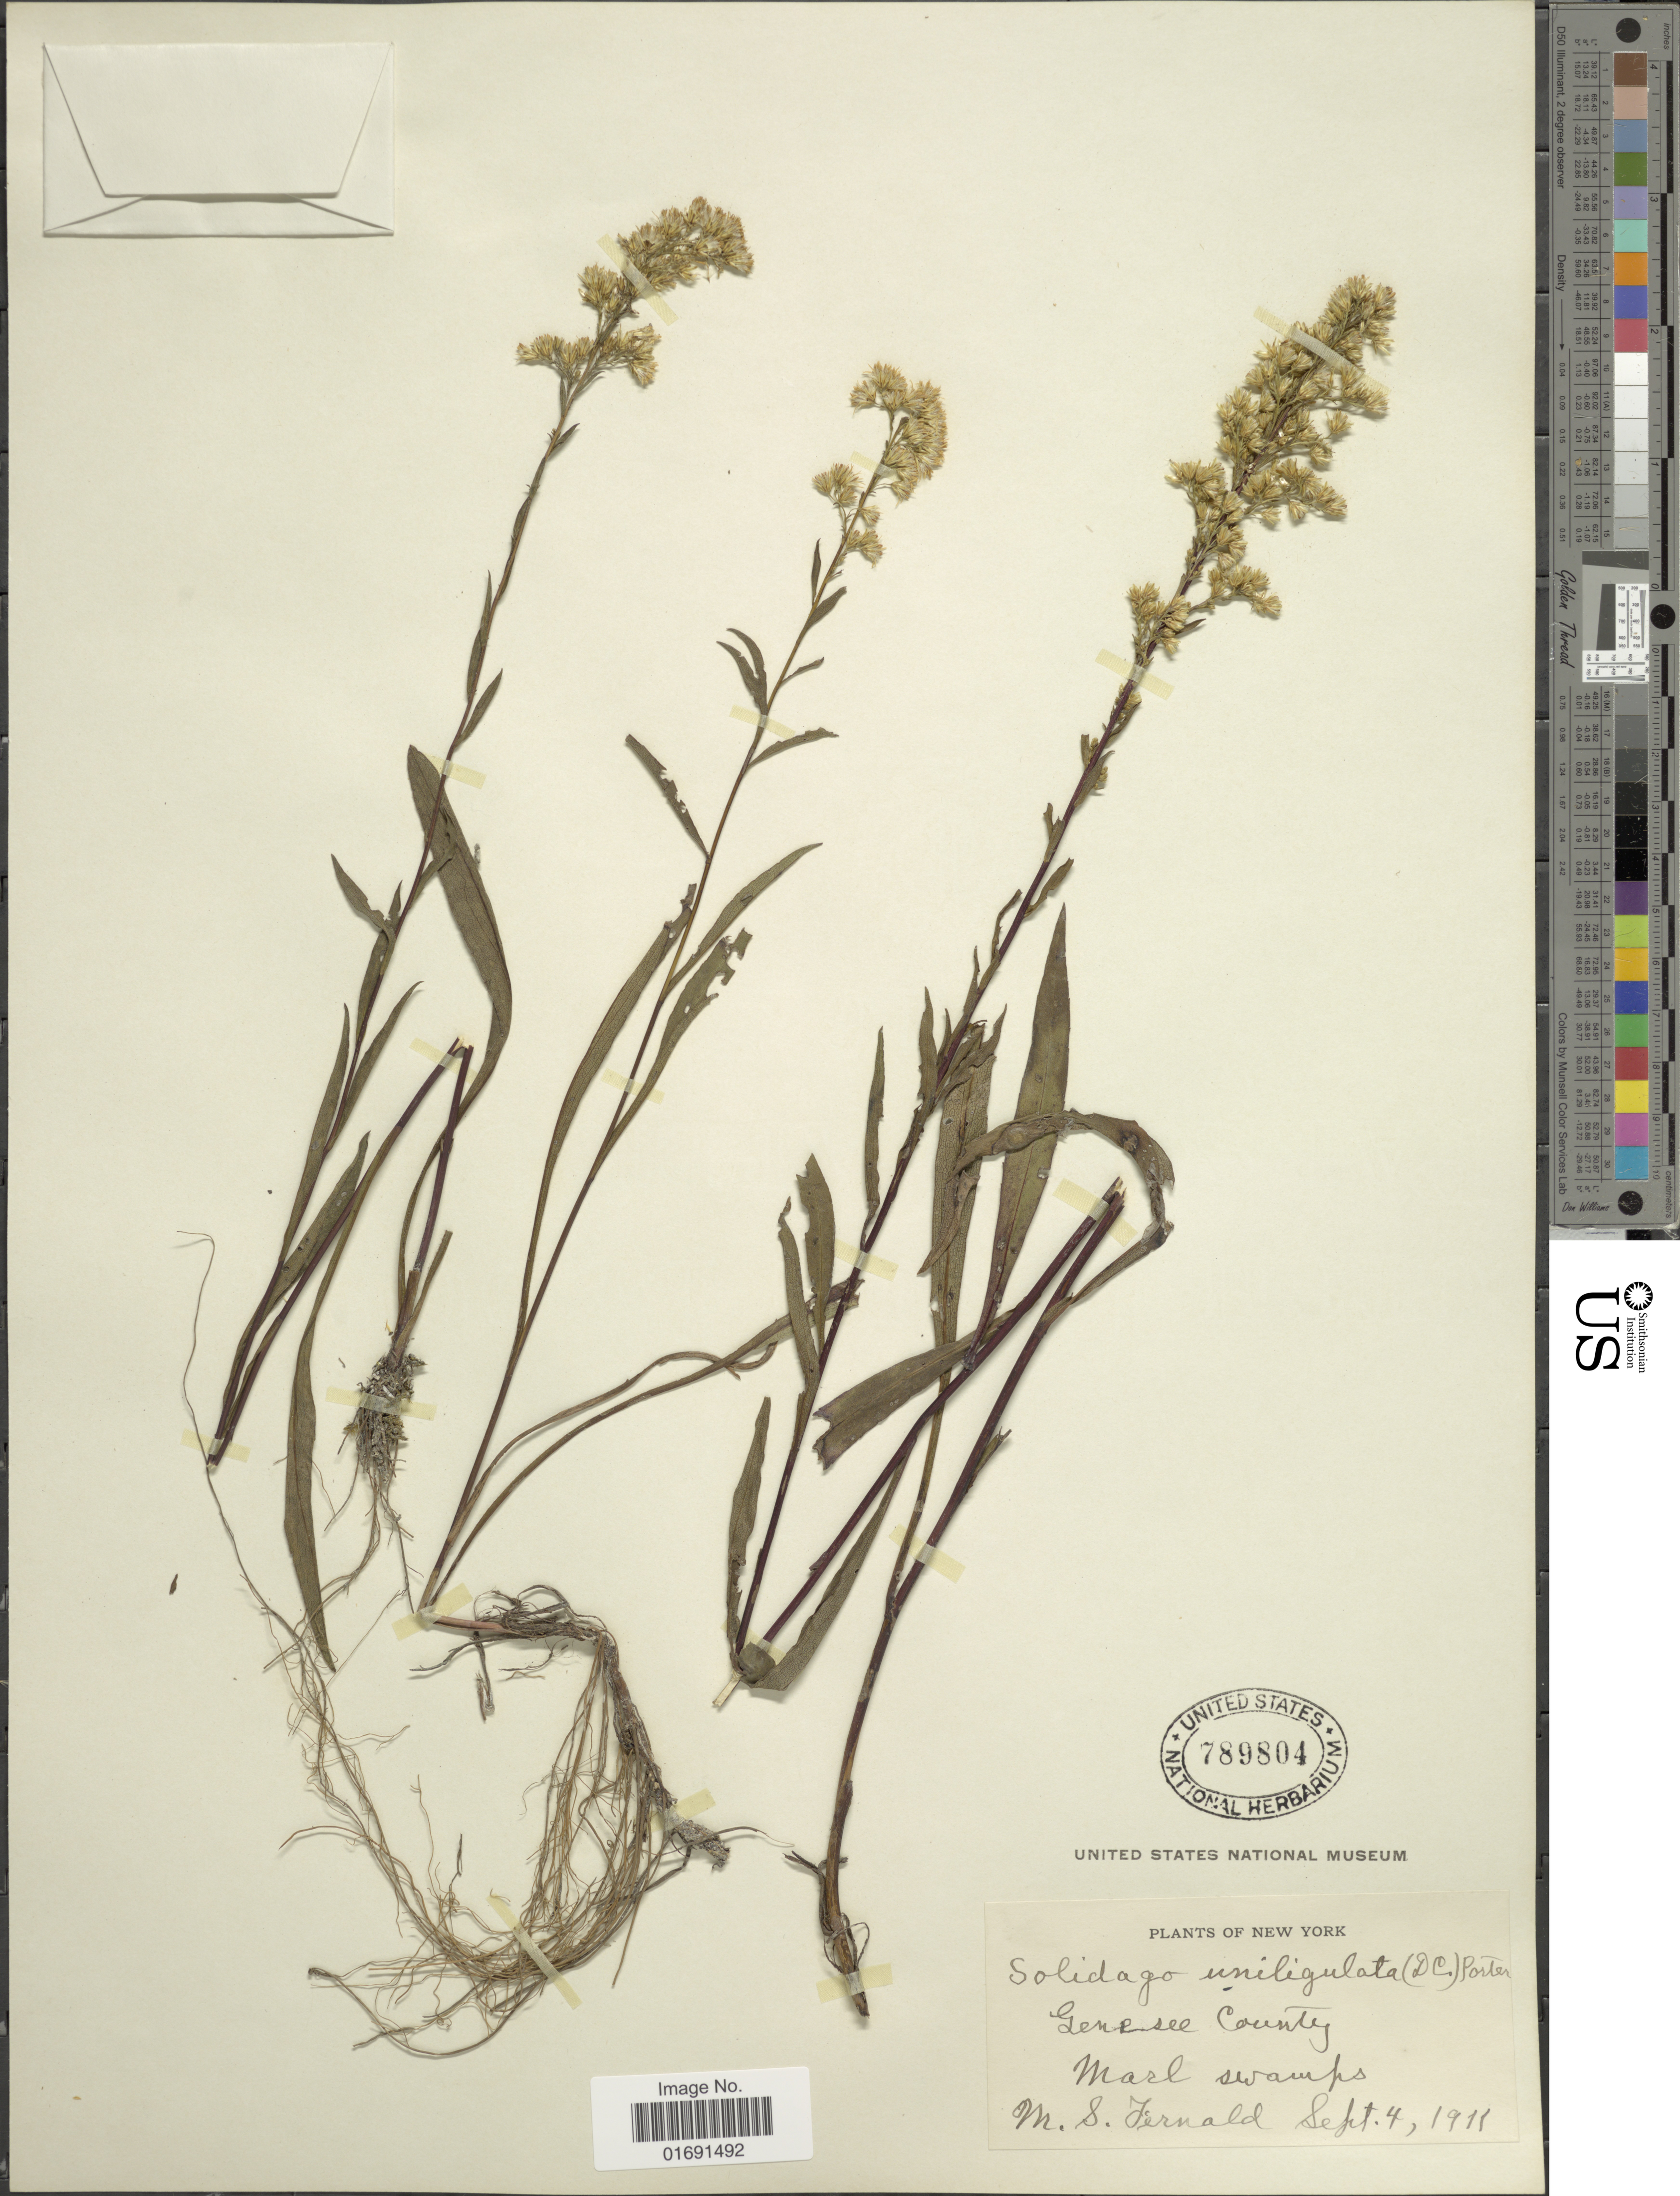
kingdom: Plantae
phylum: Tracheophyta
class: Magnoliopsida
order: Asterales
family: Asteraceae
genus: Solidago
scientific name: Solidago uniligulata var. uniligulata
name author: (DC.) Porter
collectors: M. L. Fernald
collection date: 1911-09-04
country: United States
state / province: New York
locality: Genesee County, Marl Swamps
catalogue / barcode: US 789804